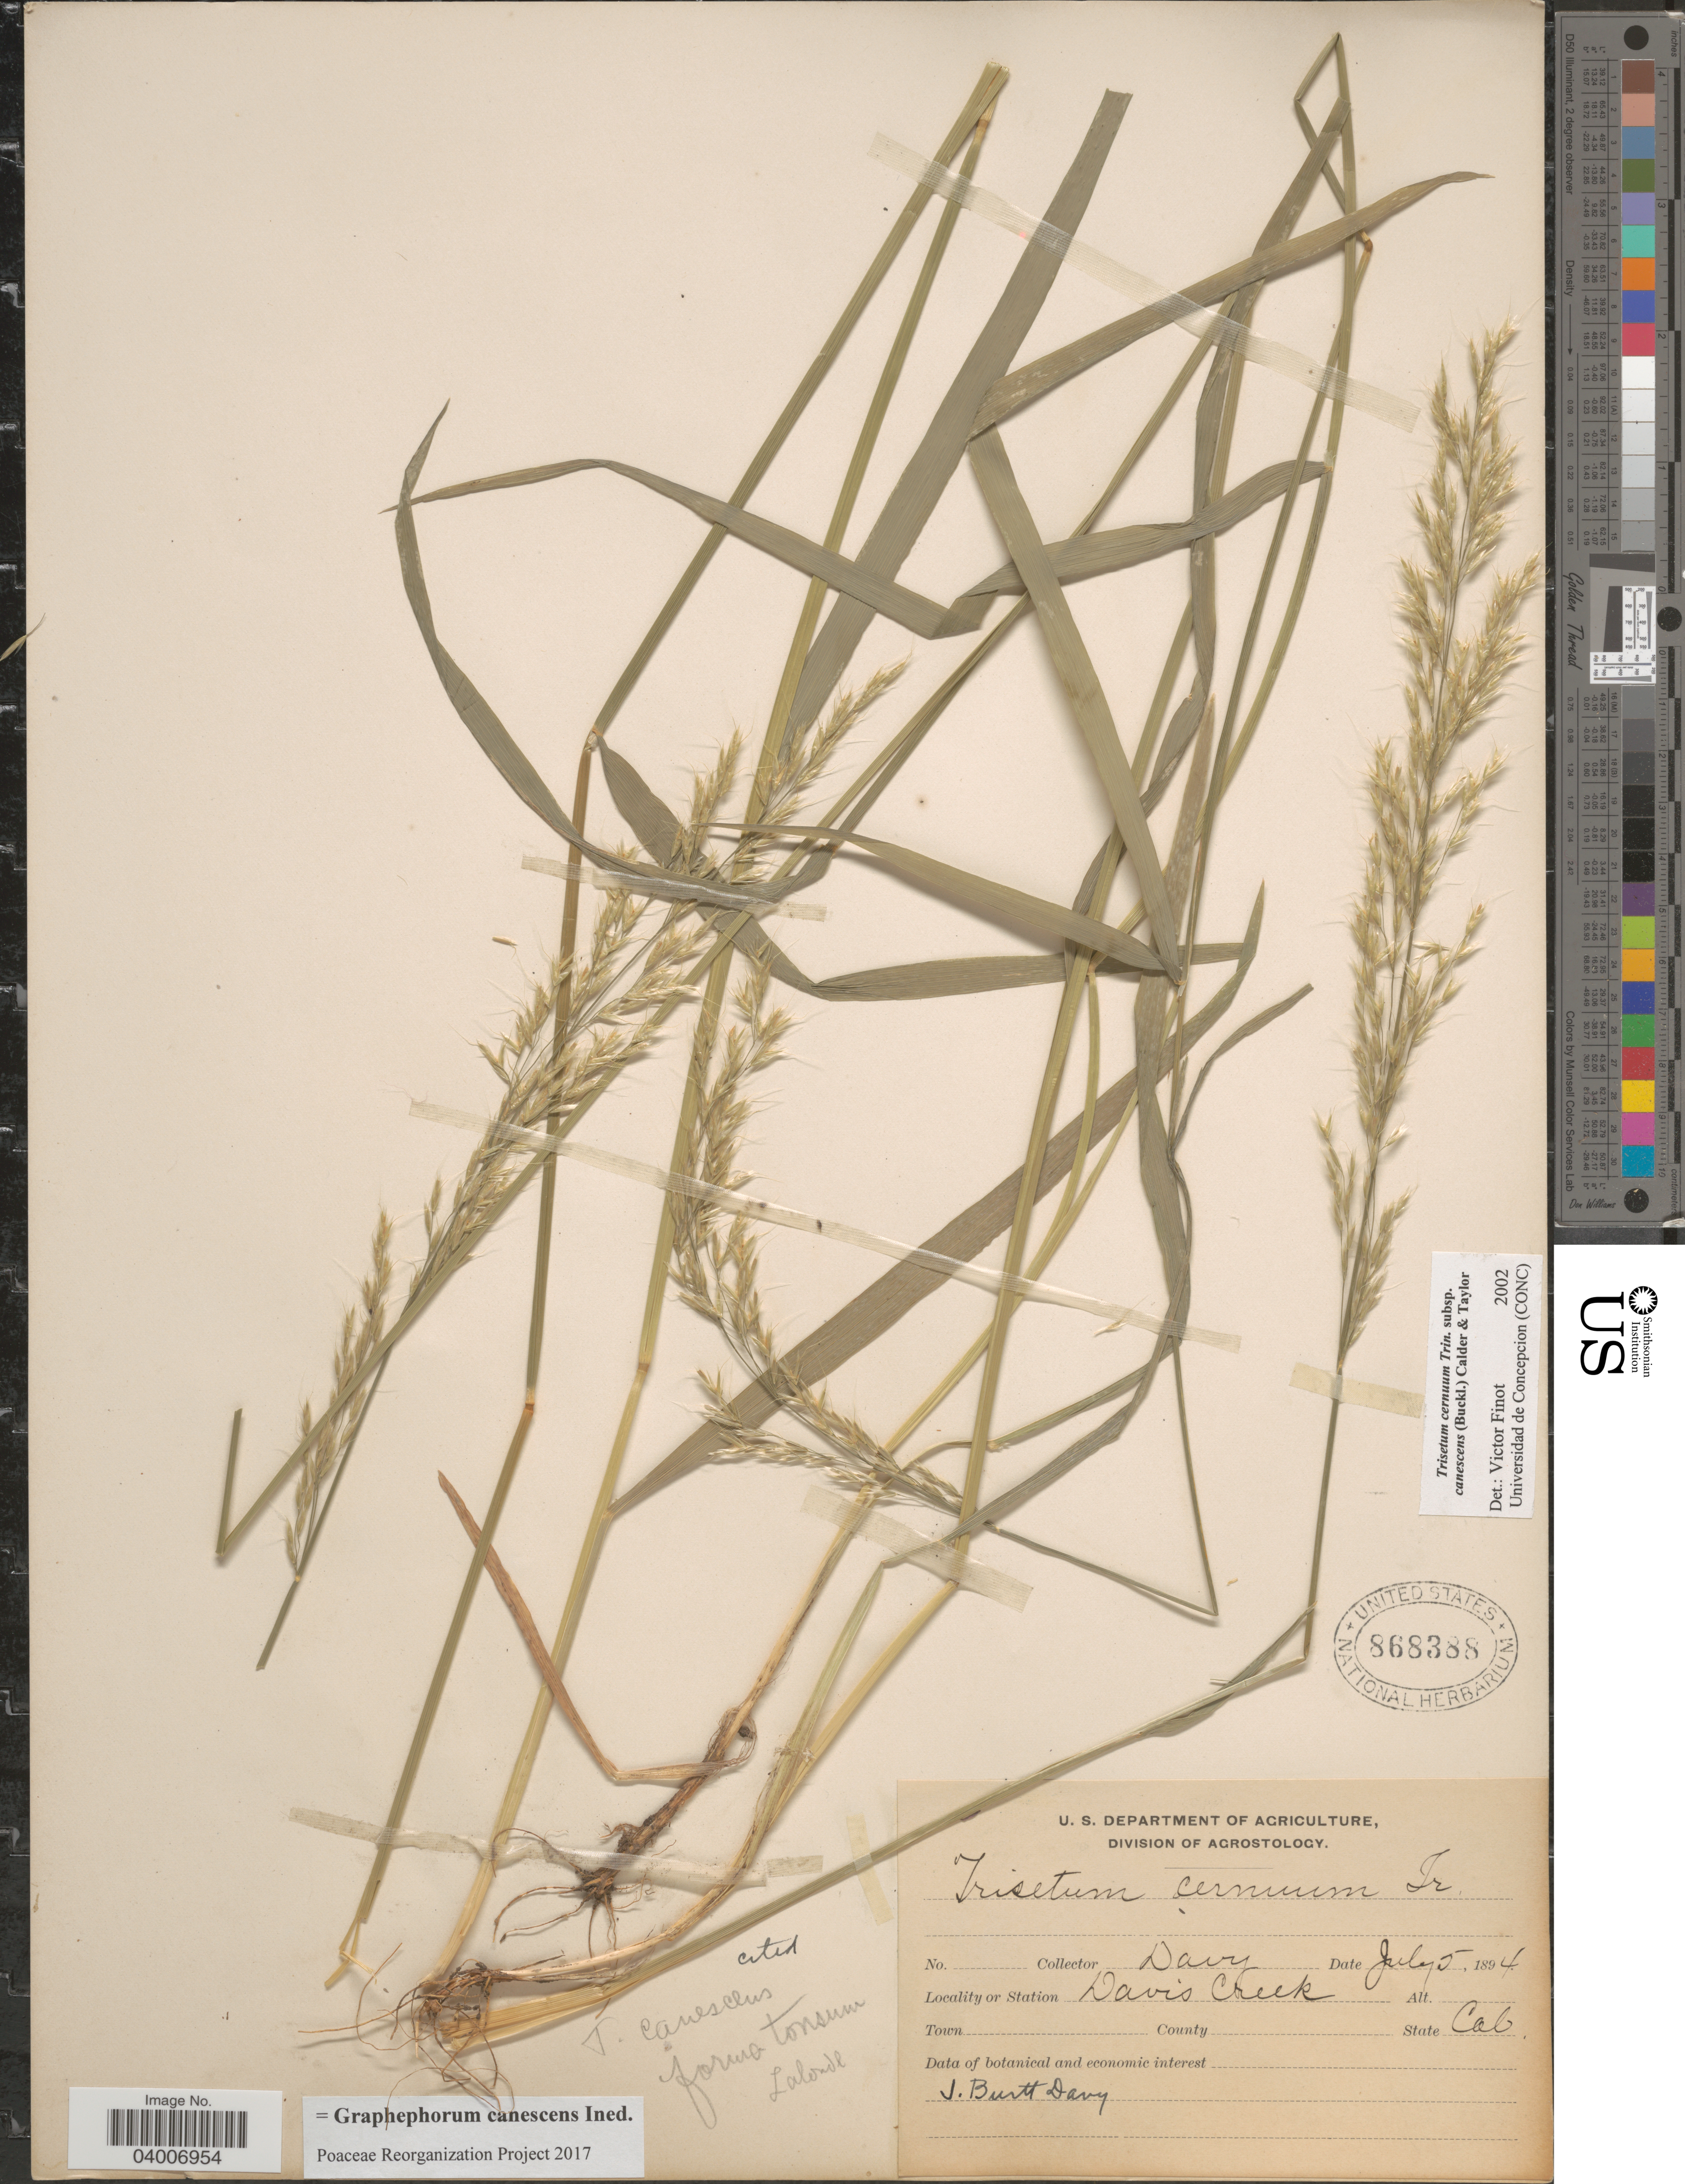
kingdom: Plantae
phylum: Tracheophyta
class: Liliopsida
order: Poales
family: Poaceae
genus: Graphephorum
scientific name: Graphephorum canescens ined.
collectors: J. Burtt Davy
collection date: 1894-07-05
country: United States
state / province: California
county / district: Modoc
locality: Station Davis Creek.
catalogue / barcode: US 868388